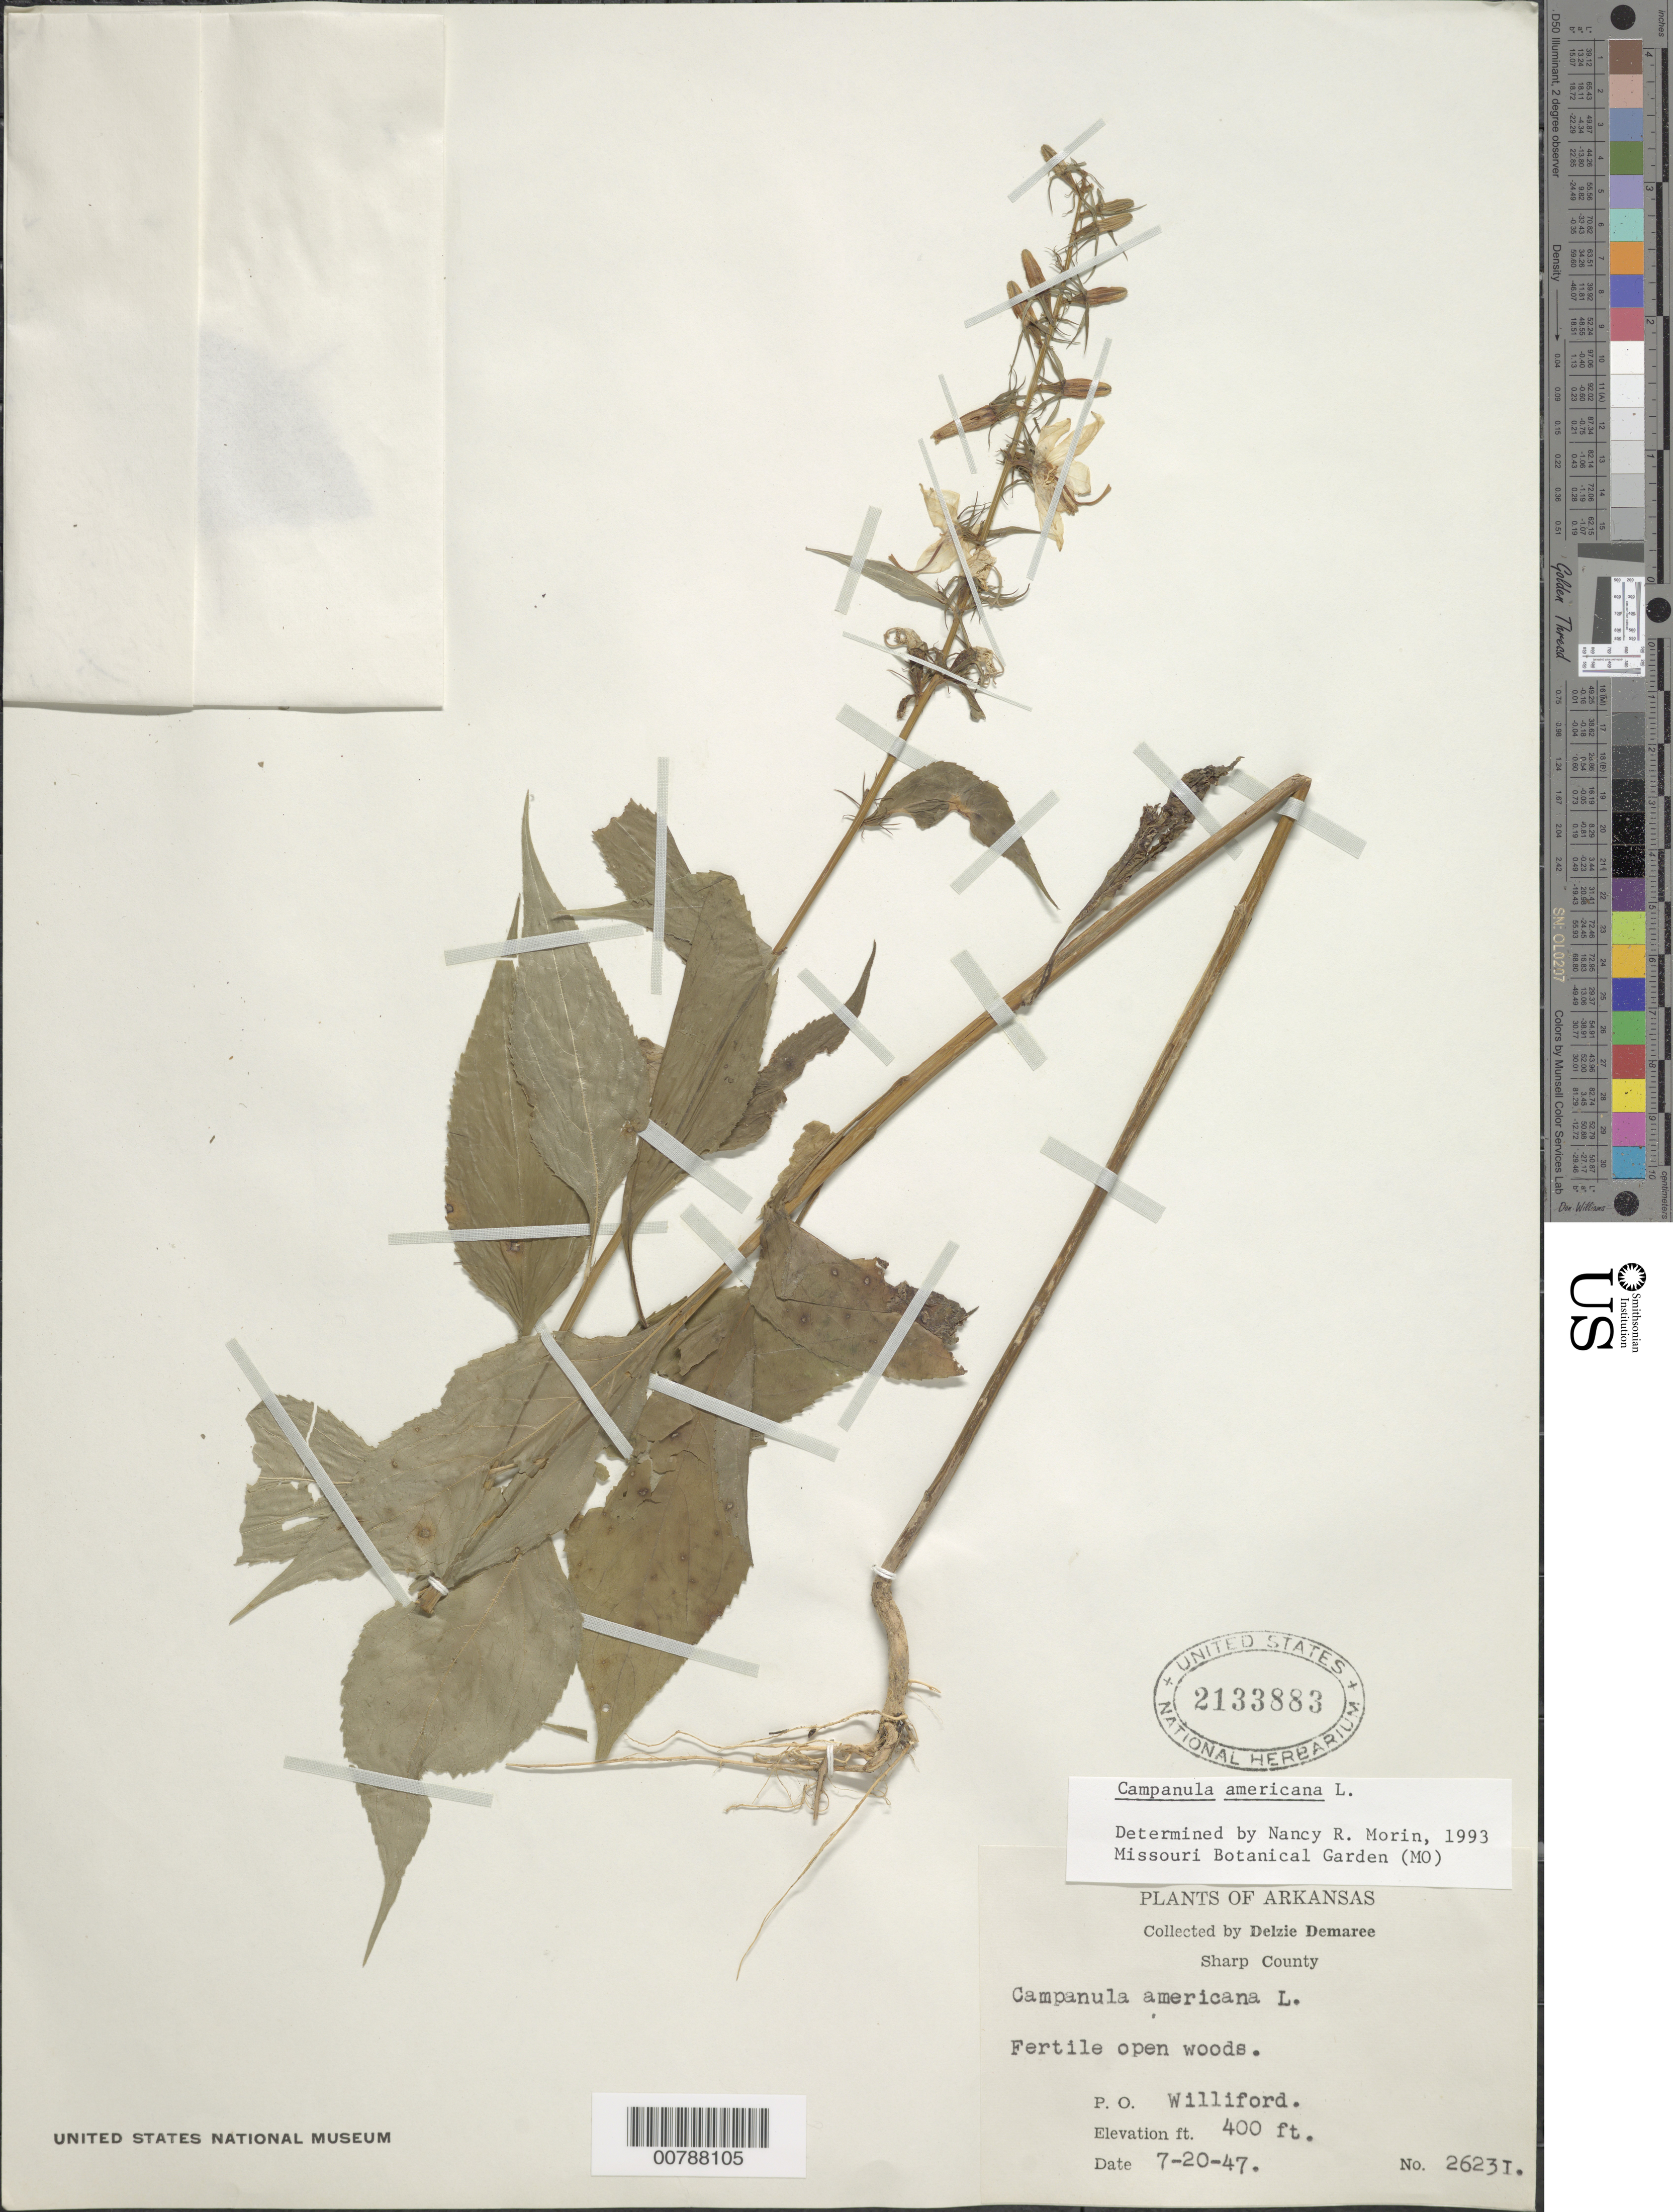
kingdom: Plantae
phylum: Tracheophyta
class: Magnoliopsida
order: Asterales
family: Campanulaceae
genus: Campanula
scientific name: Campanula americana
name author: L.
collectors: D. Demaree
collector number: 26231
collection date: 1947-07-20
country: United States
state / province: Arkansas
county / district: Sharp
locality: Williford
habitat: Fertile open woods.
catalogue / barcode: US 2133883